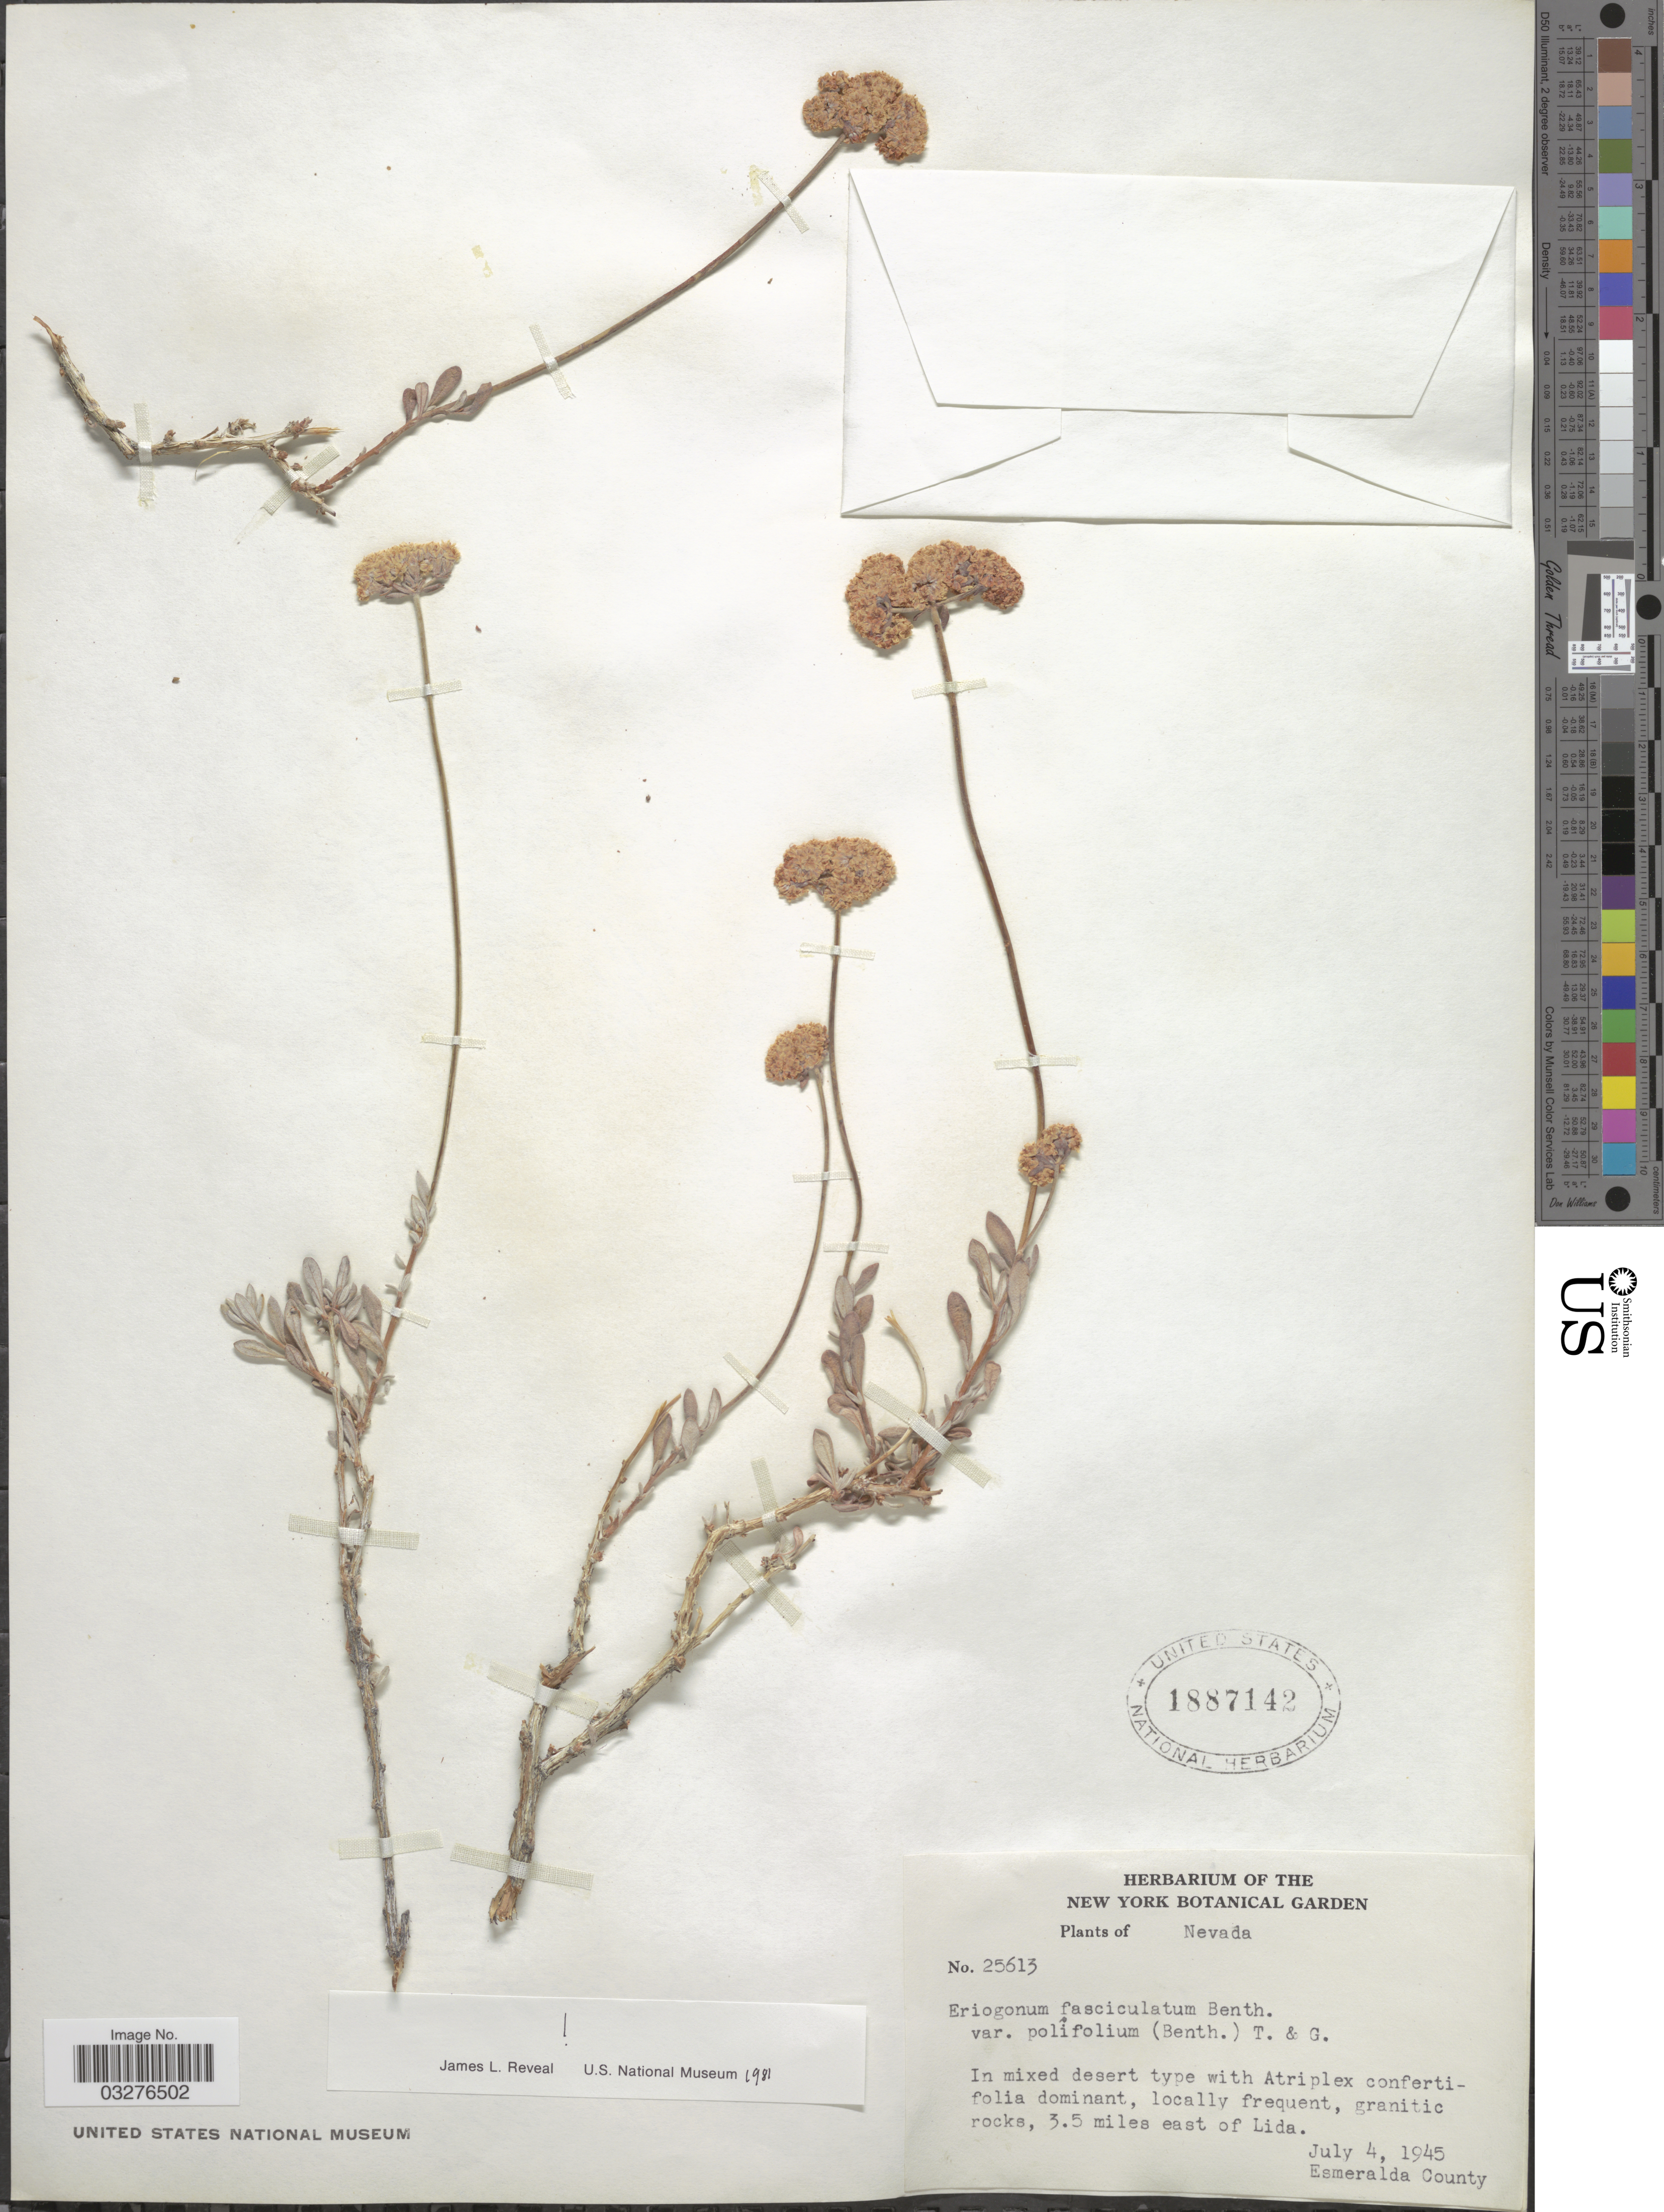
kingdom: Plantae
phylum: Tracheophyta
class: Magnoliopsida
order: Caryophyllales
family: Polygonaceae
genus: Eriogonum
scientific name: Eriogonum fasciculatum var. polifolium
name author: (Benth.) Torr. & A. Gray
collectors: New York Botanical Gardens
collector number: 25613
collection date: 1945-07-04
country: United States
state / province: Nevada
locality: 3.5 miles east of Lida. Esmeralda County.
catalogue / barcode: US 1887142